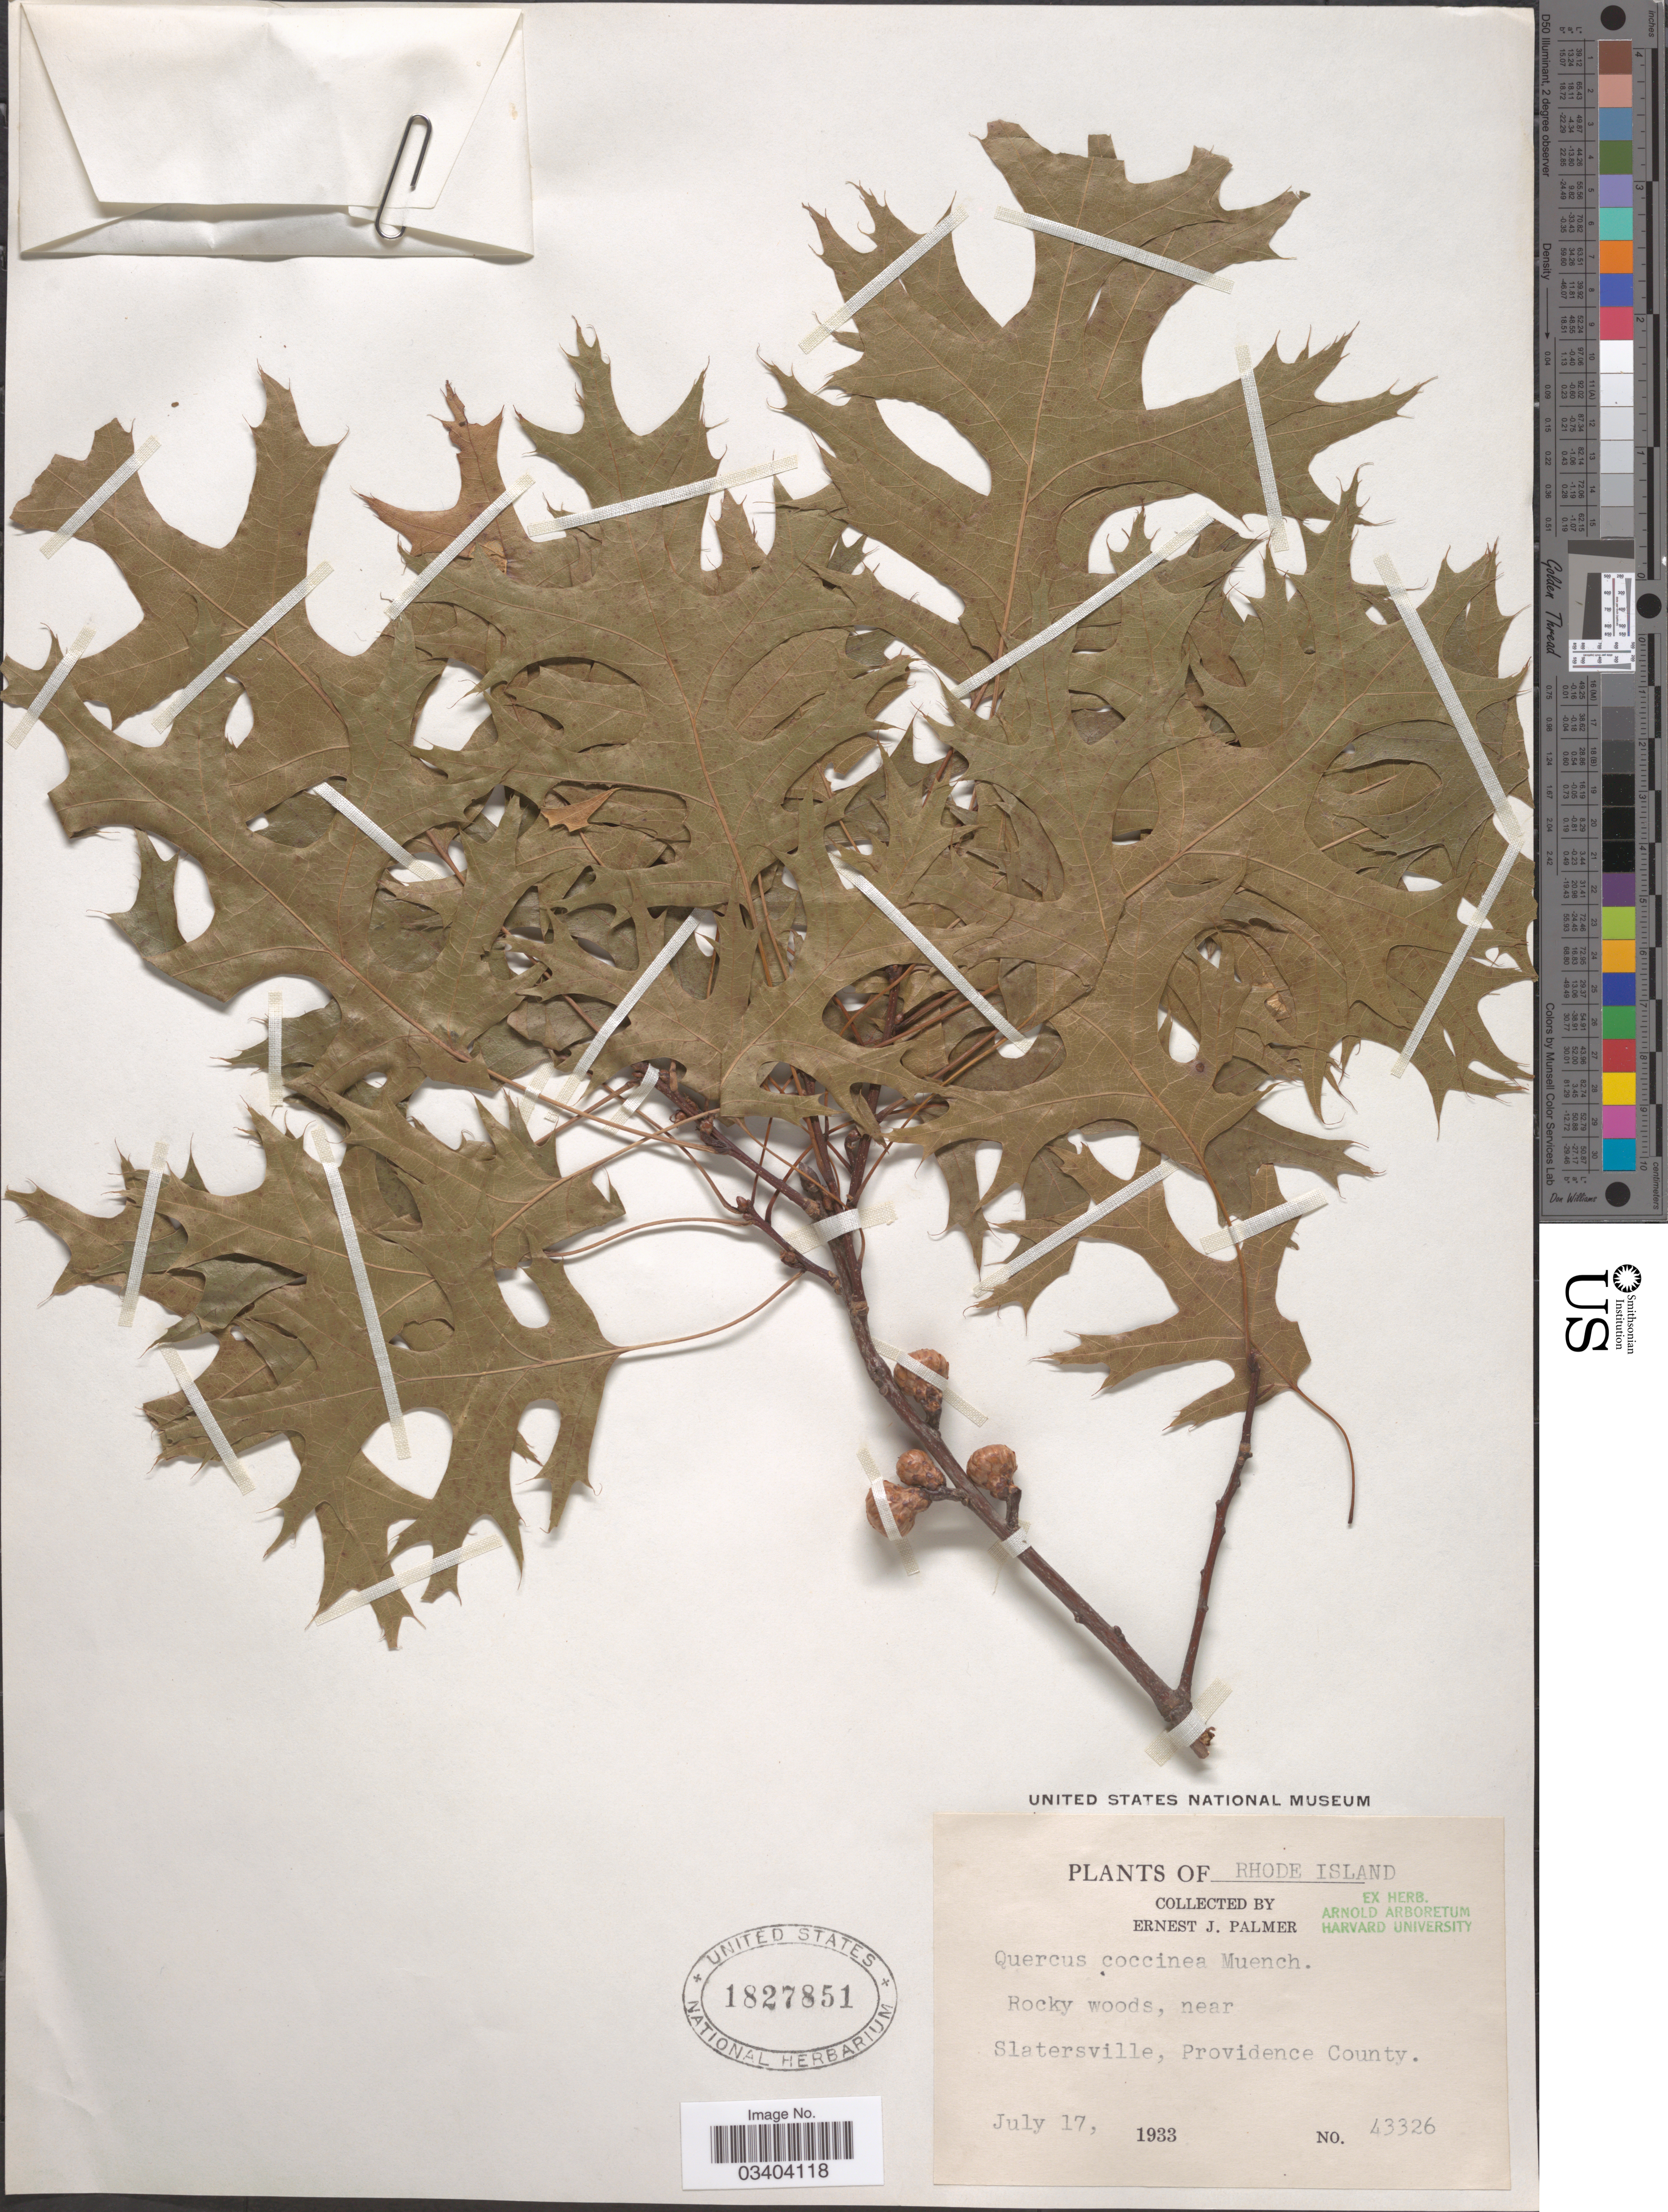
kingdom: Plantae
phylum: Tracheophyta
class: Magnoliopsida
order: Fagales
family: Fagaceae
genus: Quercus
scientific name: Quercus coccinea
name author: Münchh.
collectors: E. J. Palmer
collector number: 43326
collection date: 1933-07-17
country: United States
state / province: Rhode Island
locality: Slatersville, Providence County.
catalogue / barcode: US 1827851